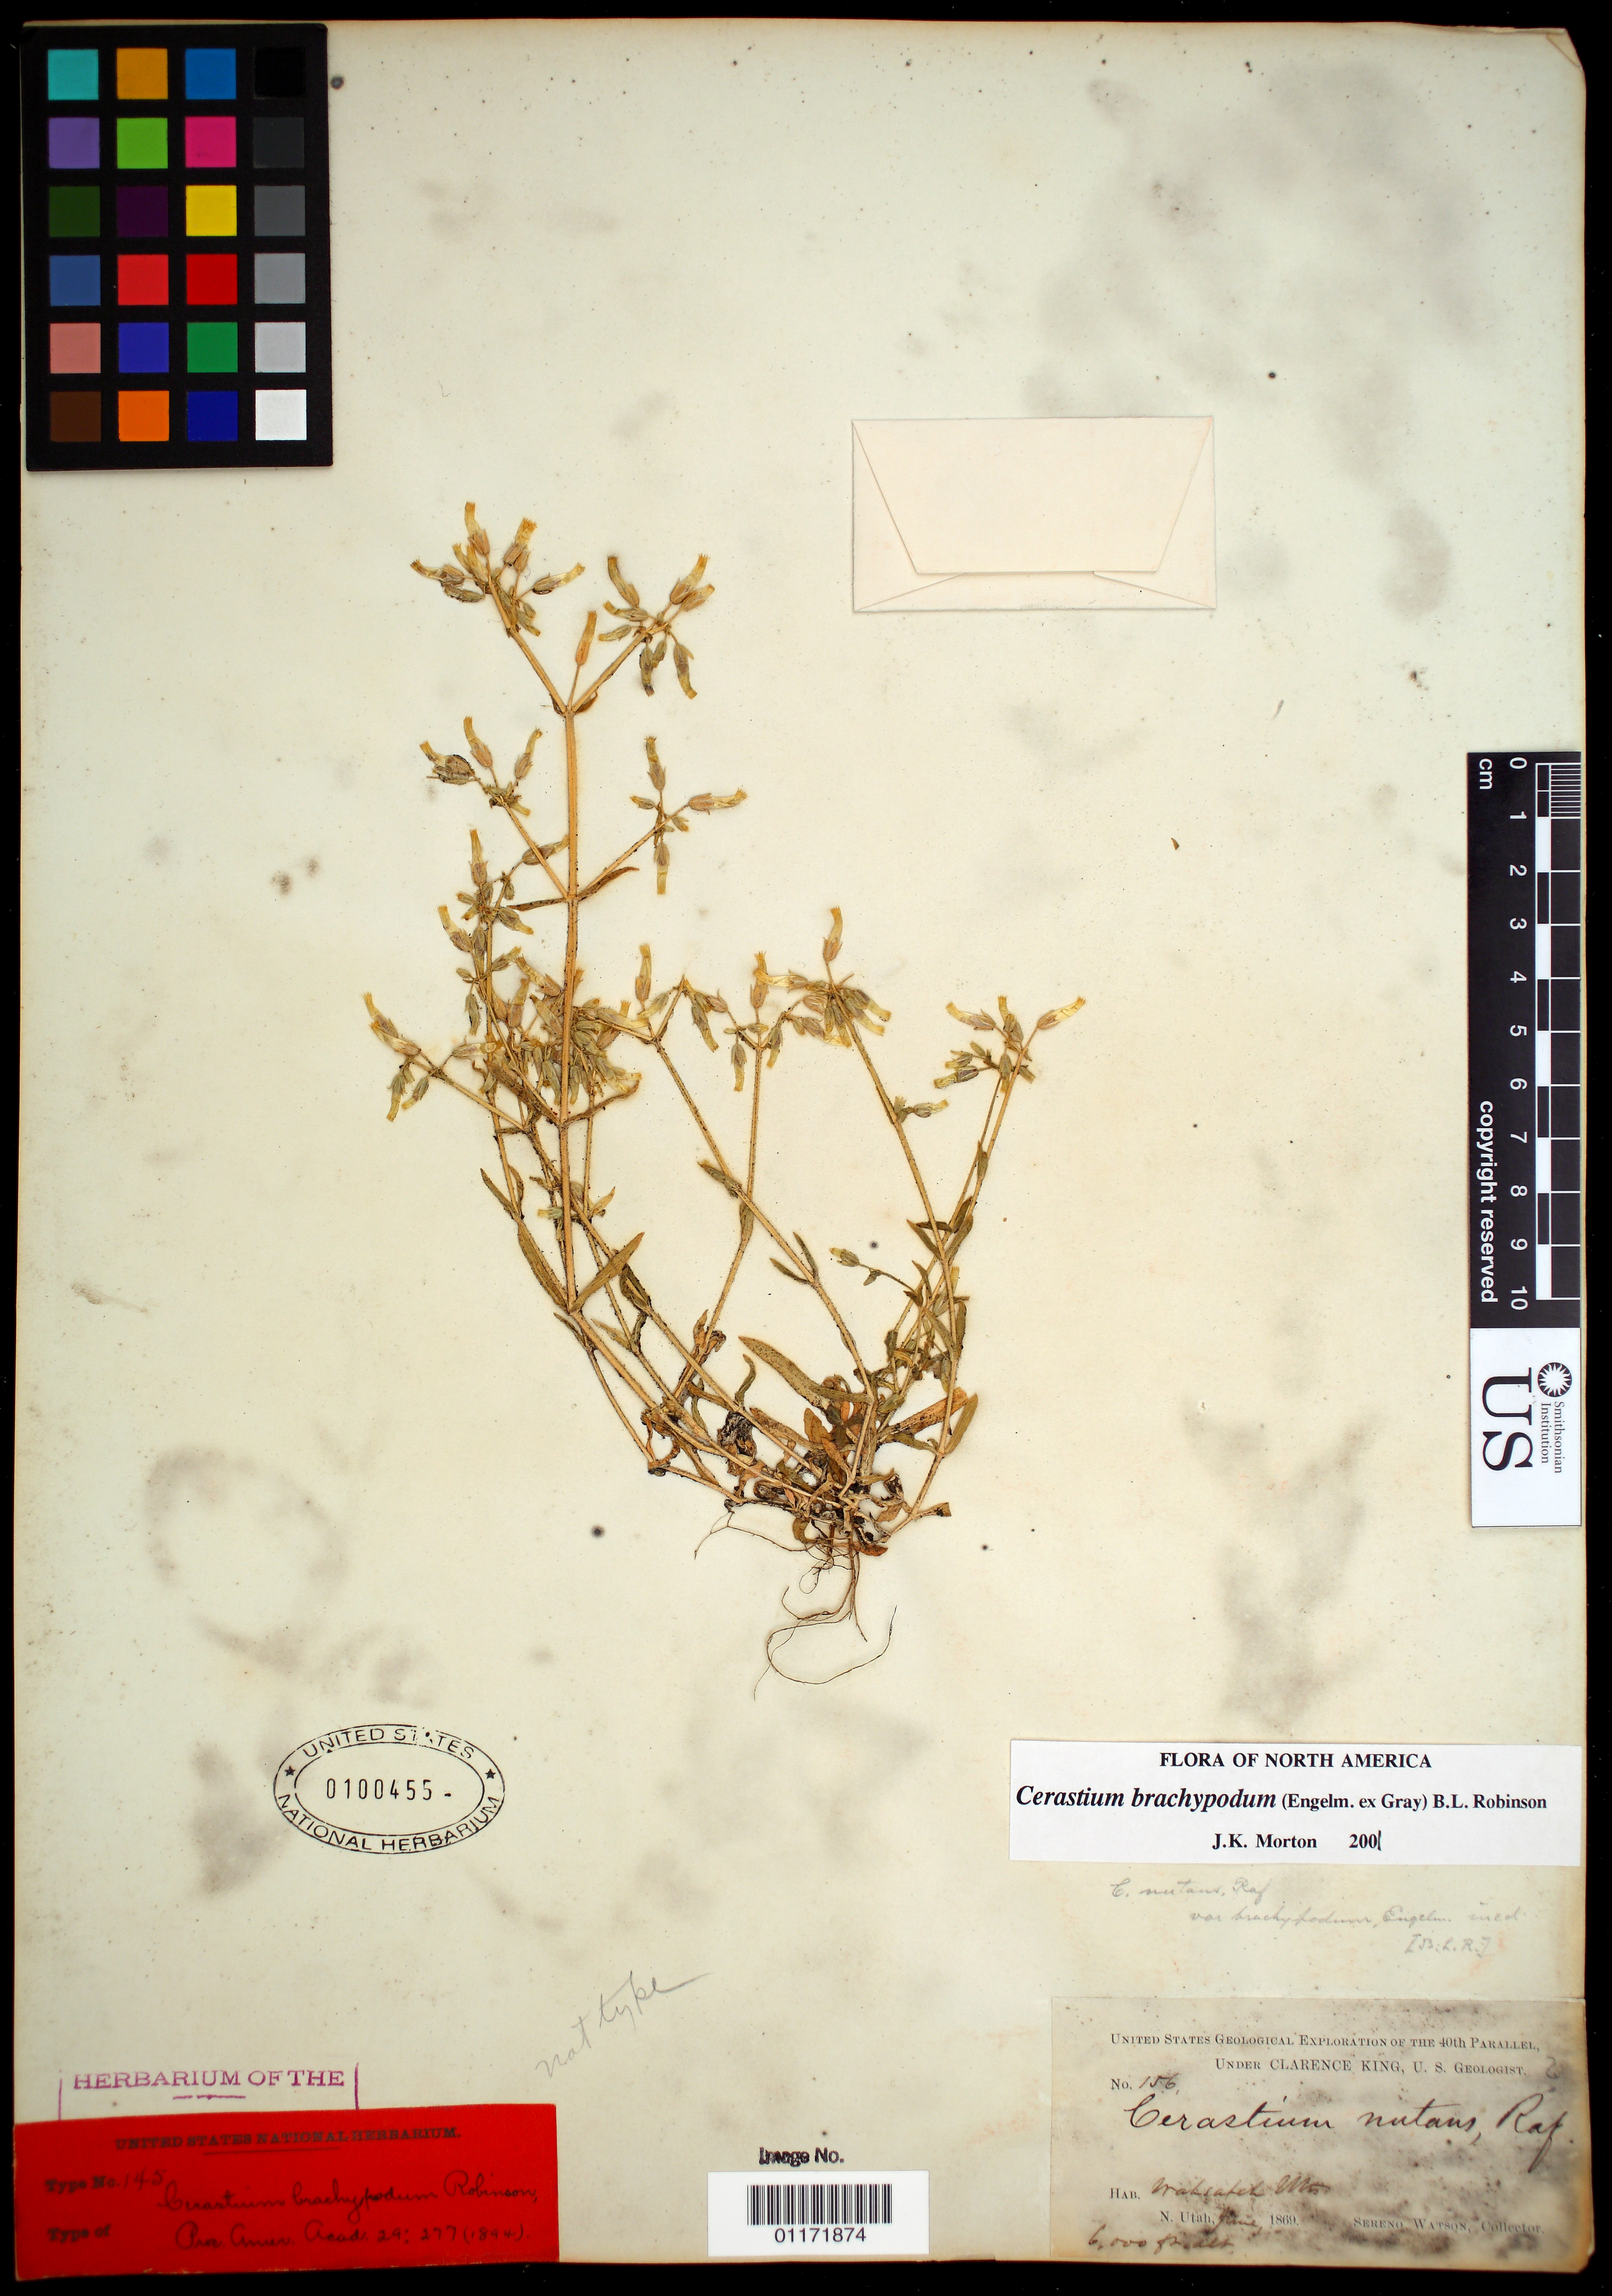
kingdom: Plantae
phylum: Tracheophyta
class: Magnoliopsida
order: Caryophyllales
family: Caryophyllaceae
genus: Cerastium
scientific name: Cerastium brachypodum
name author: (Engelm. ex A. Gray) B.L. Rob.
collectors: S. Watson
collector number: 156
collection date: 1869-06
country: United States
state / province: Utah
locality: Wasatch Mts., N. Utah.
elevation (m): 1829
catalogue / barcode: US 100455